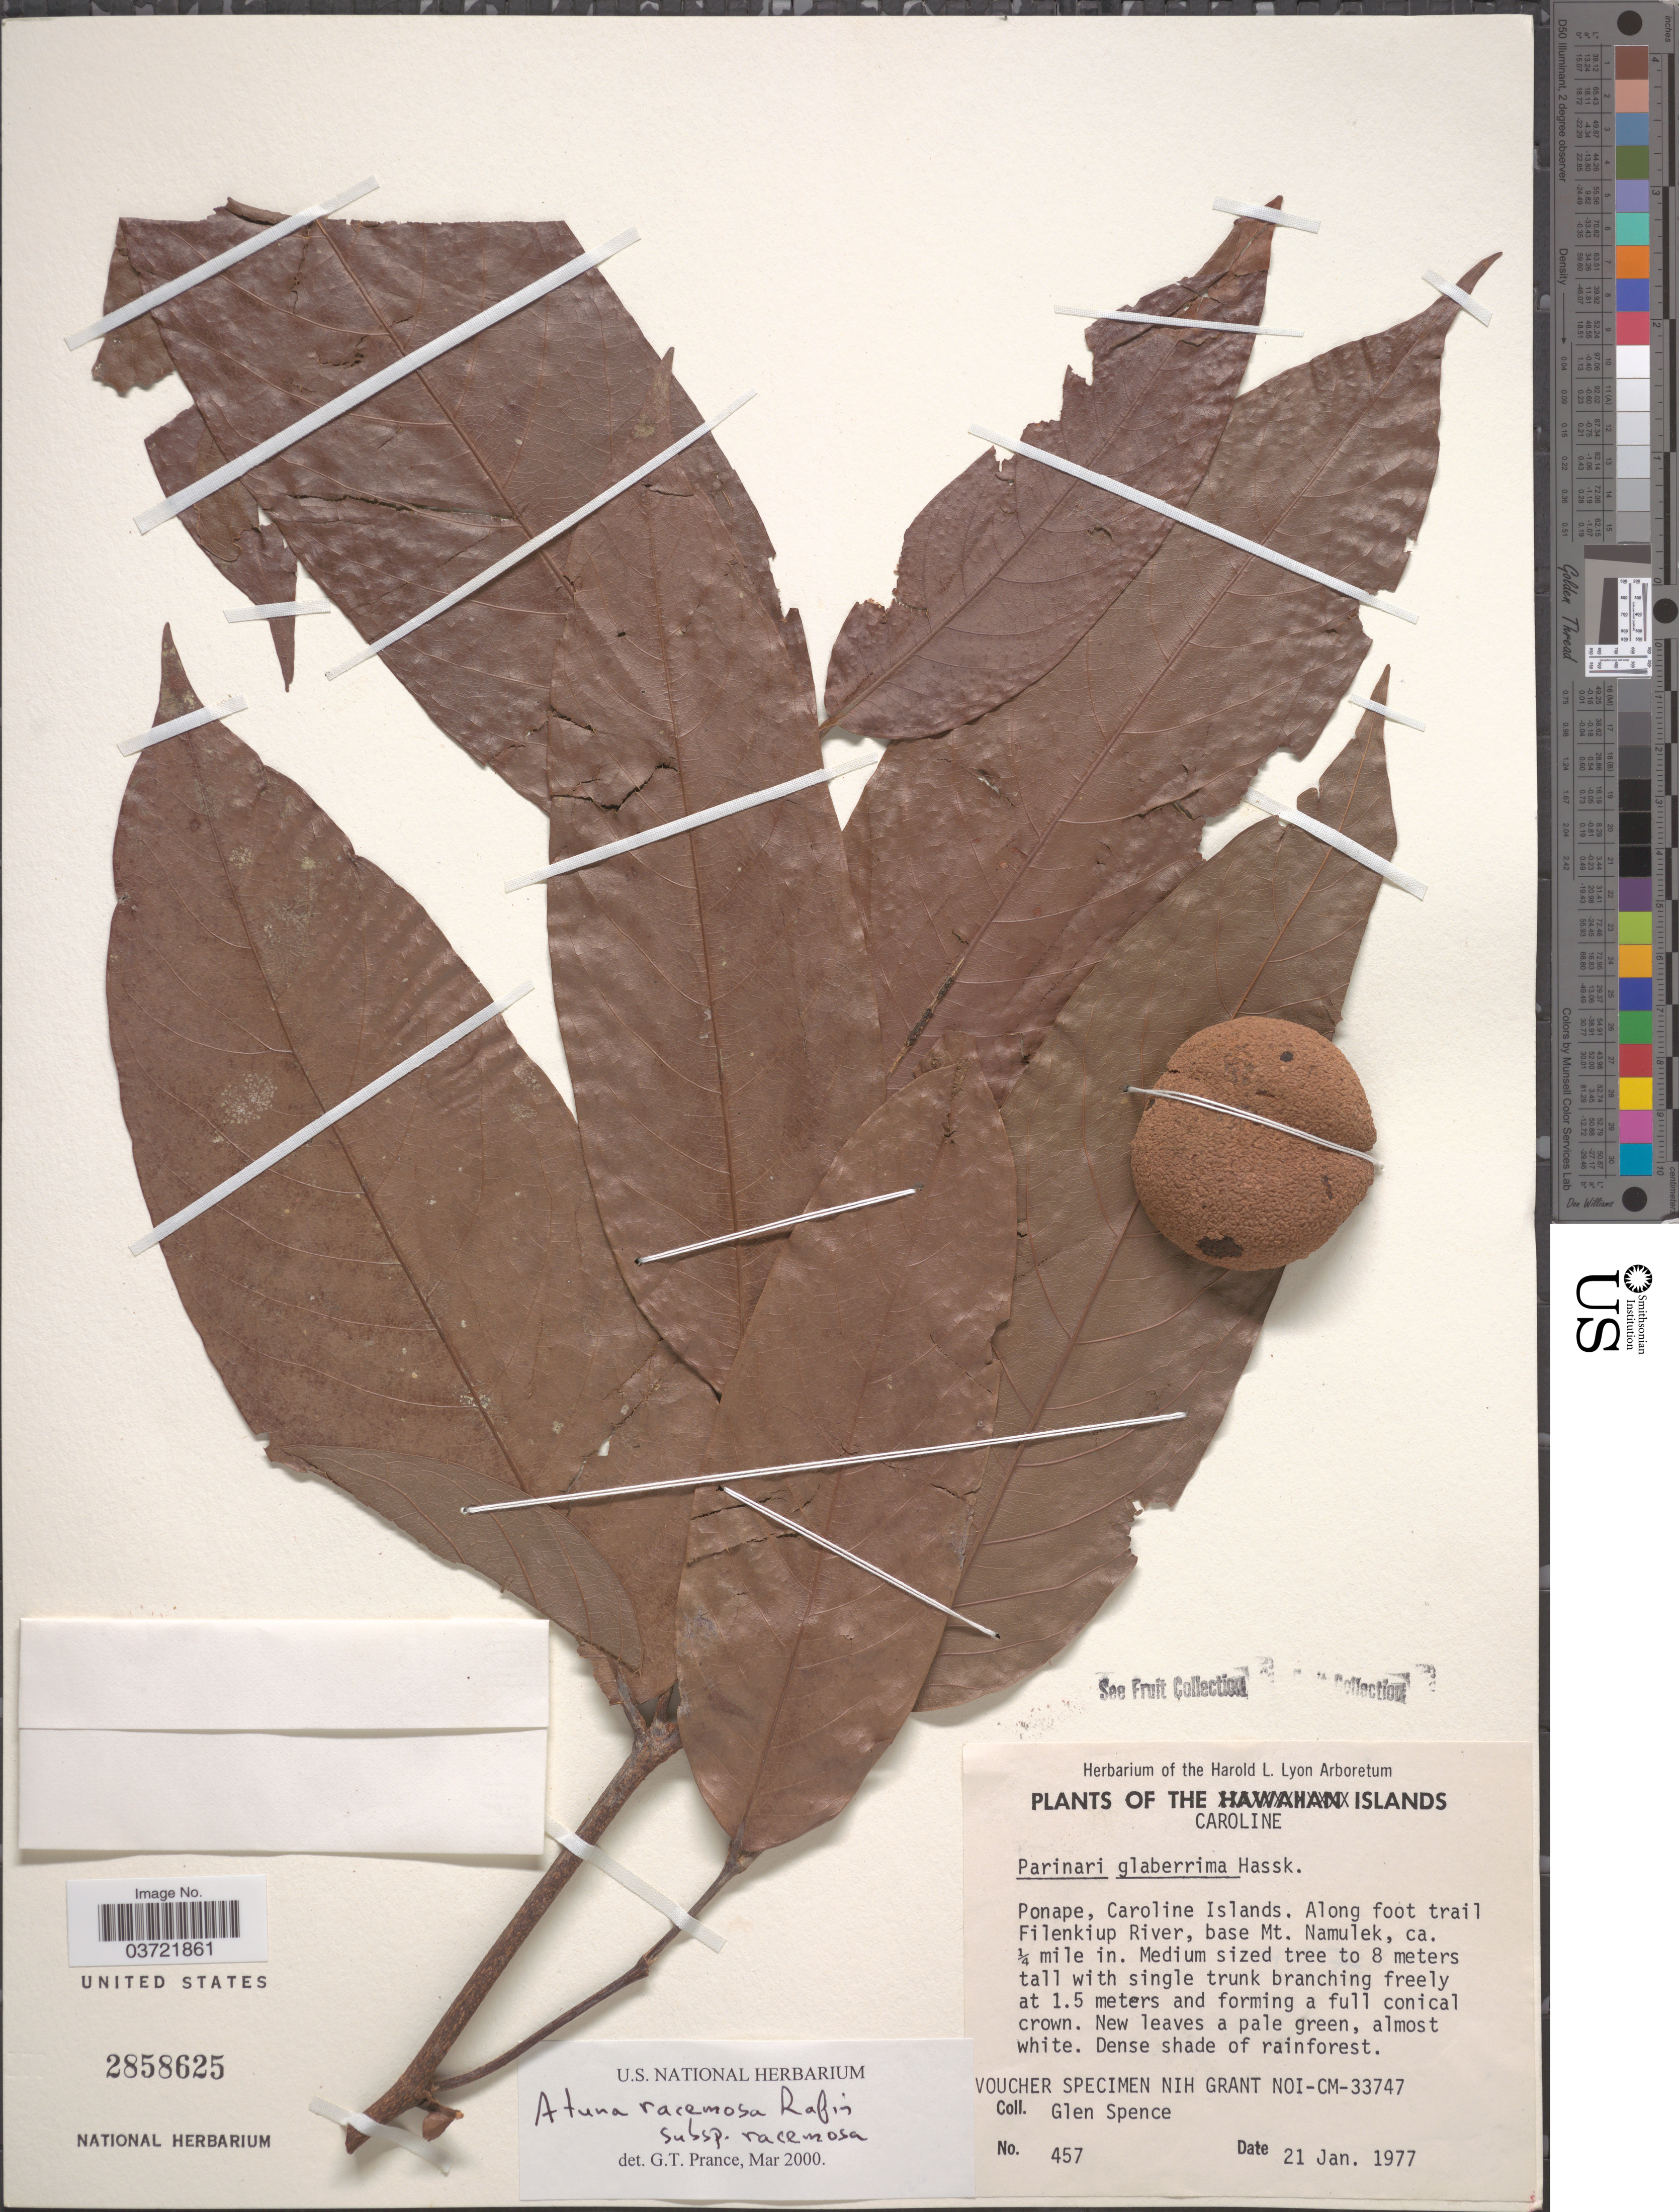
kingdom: Plantae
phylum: Tracheophyta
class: Magnoliopsida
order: Malpighiales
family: Chrysobalanaceae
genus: Atuna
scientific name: Atuna racemosa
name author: Raf.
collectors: G. Spence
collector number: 457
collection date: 1977-01-21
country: Micronesia, Federated States of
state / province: Pohnpei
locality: The Caroline Islands. Ponape, Caroline Islands. Along foot trail Filenkiup River, base Mt. Namulek, ca. ¼ mile in.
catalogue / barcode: US 2858625